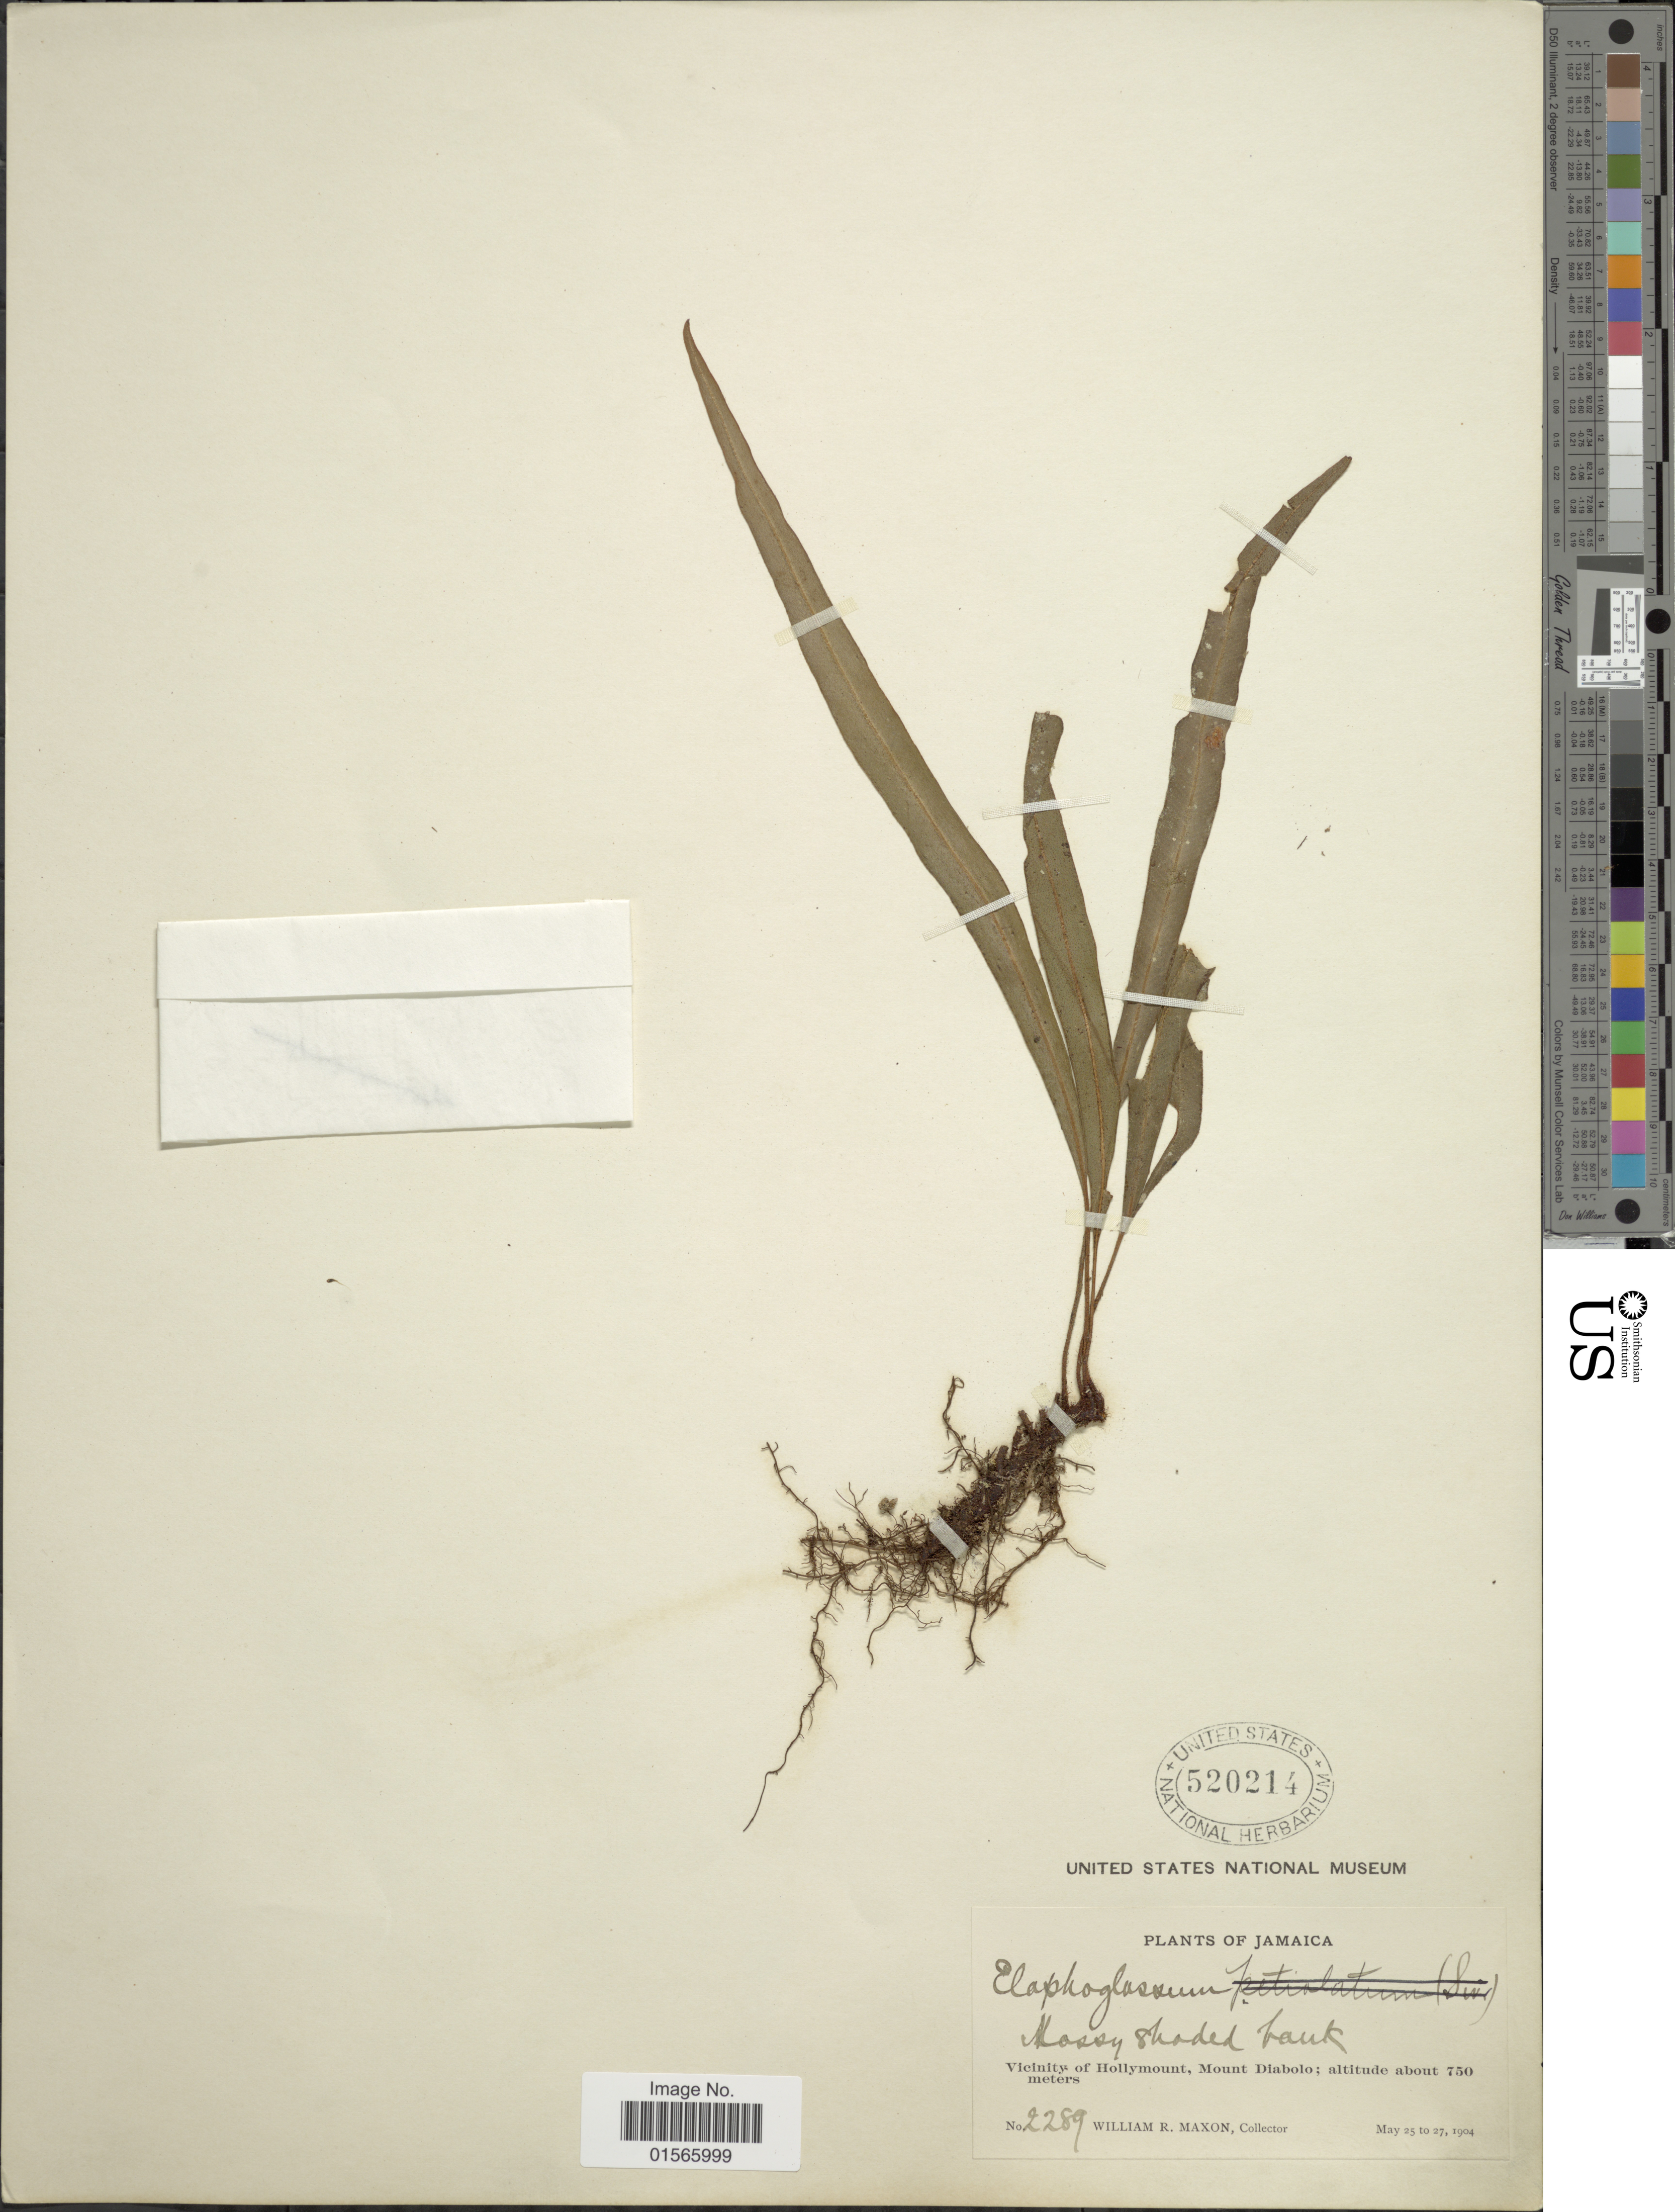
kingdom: Plantae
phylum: Tracheophyta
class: Polypodiopsida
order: Polypodiales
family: Dryopteridaceae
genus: Elaphoglossum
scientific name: Elaphoglossum sp.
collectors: W. R. Maxon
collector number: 2289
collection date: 1904-05-25/1904-05-27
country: Jamaica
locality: Vicinity of Hollymount, Mount Diabolo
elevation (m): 750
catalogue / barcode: US 520214